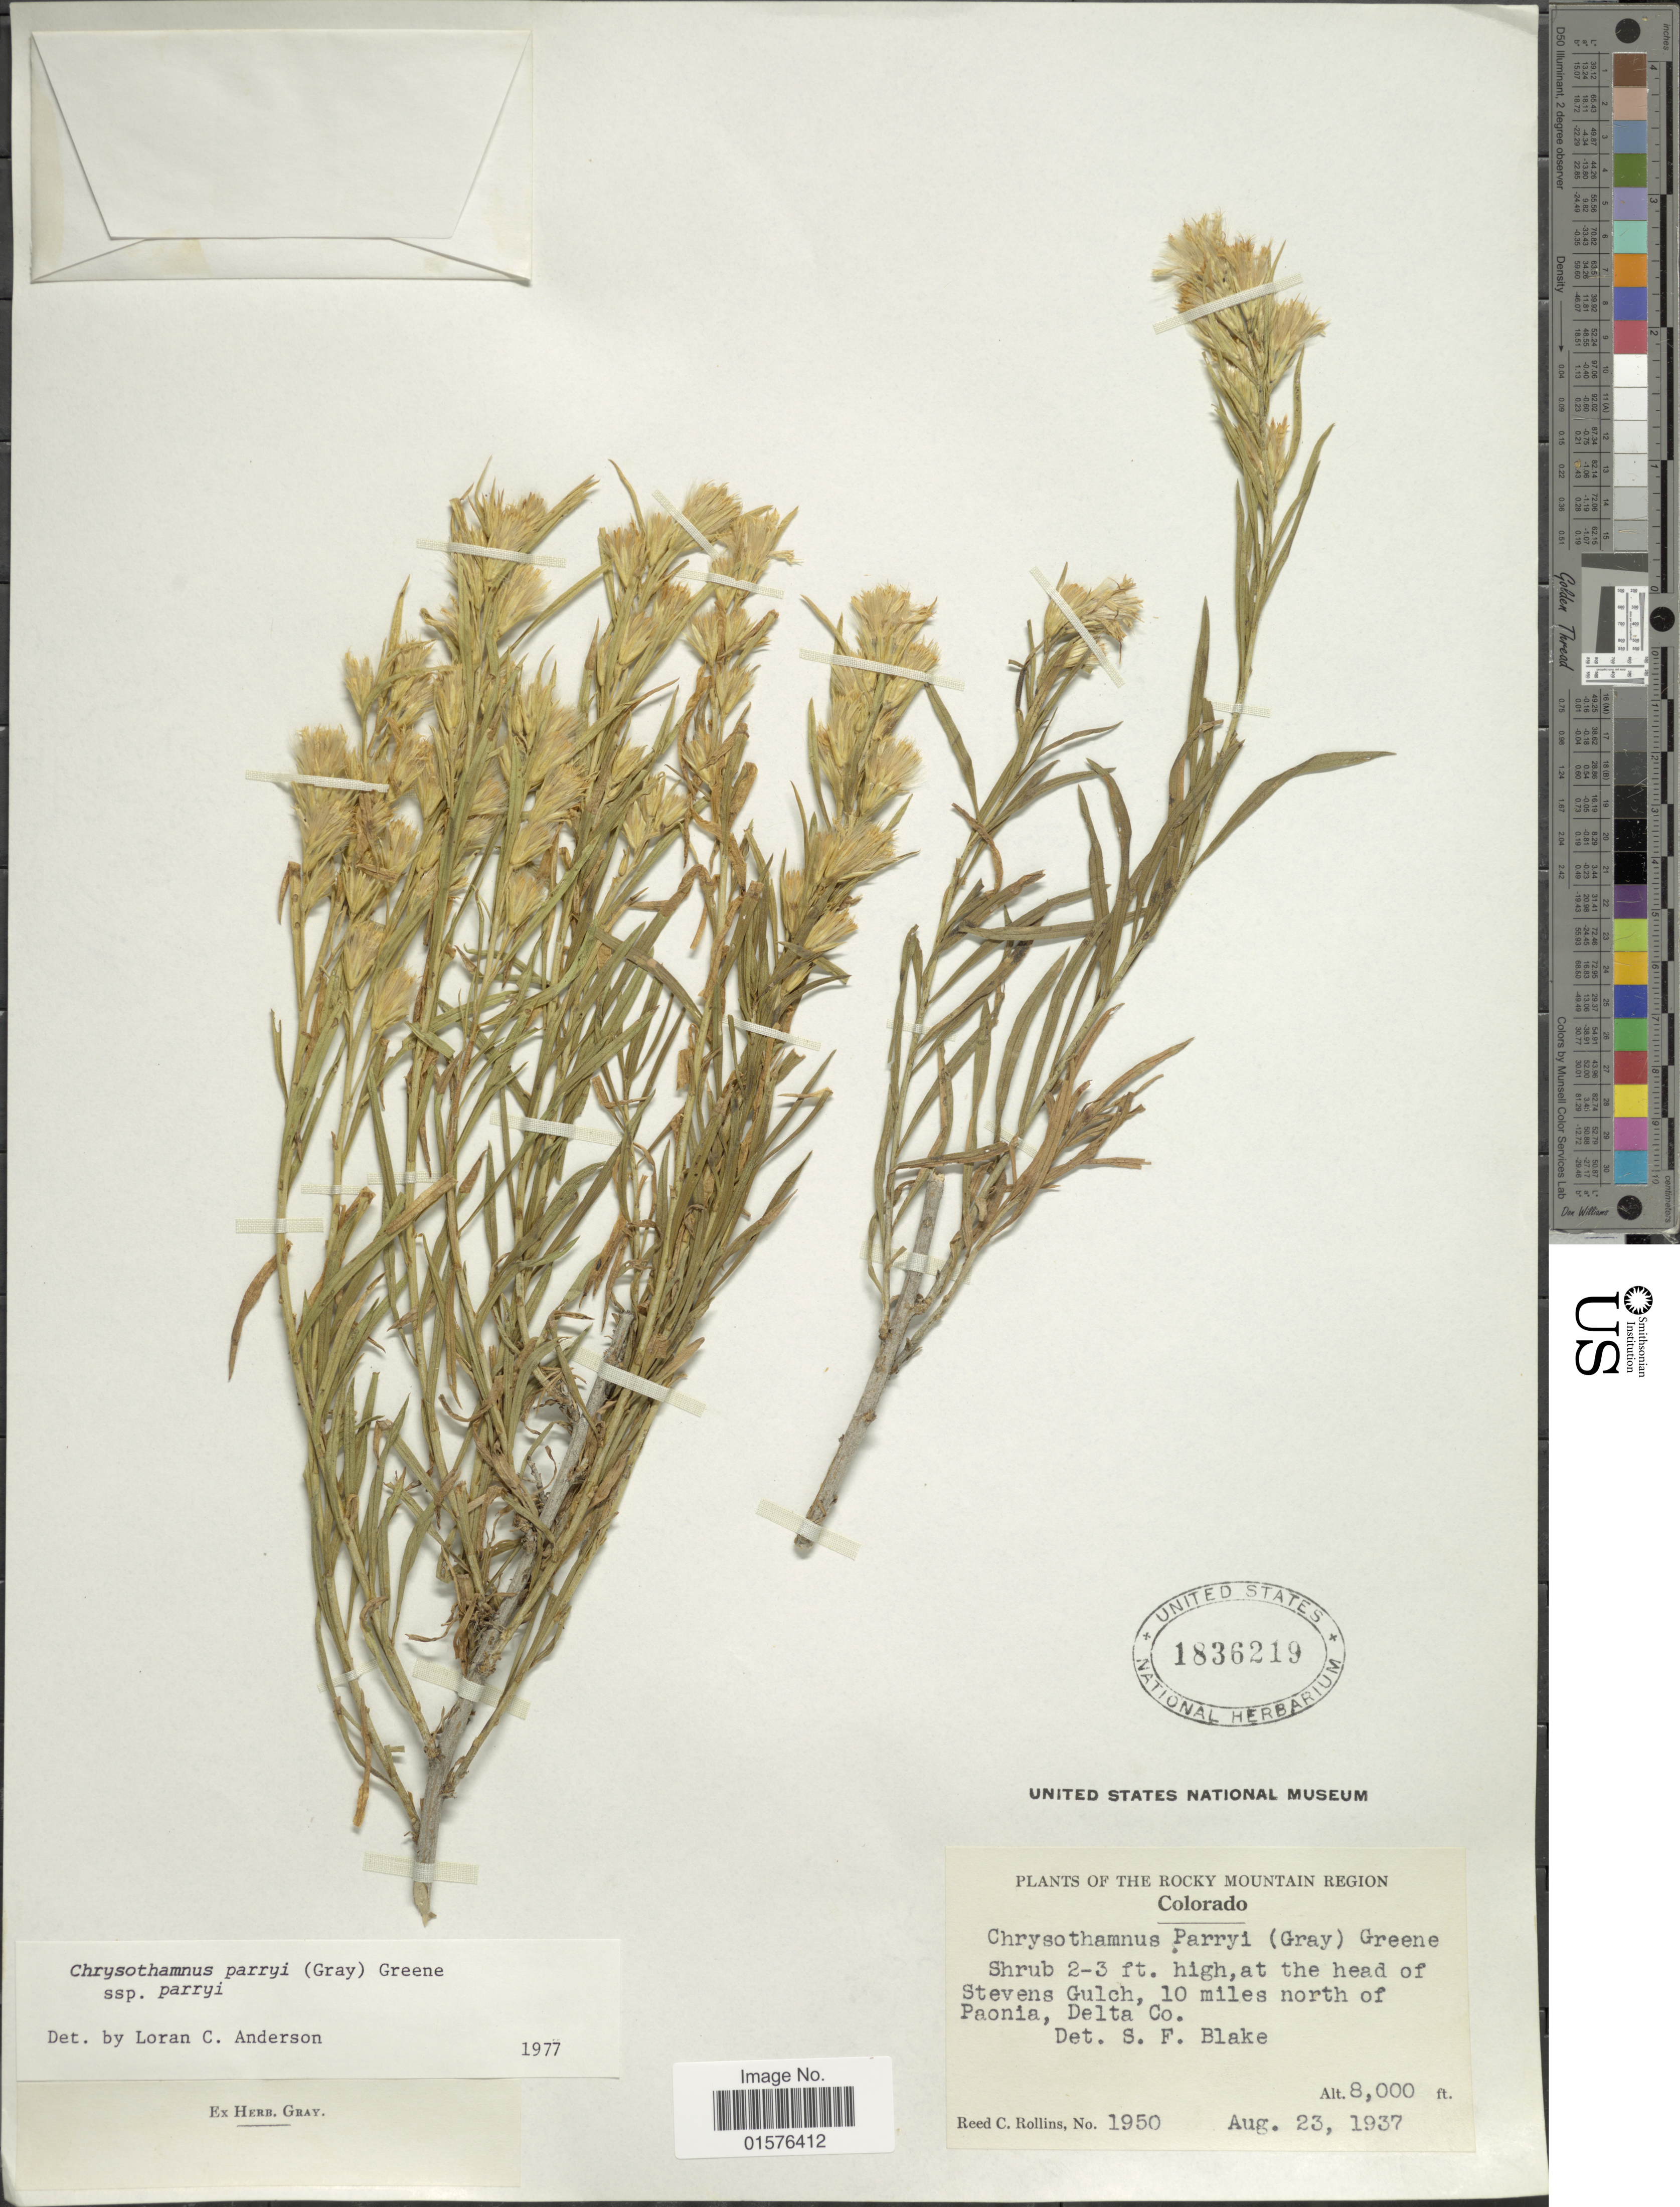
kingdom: Plantae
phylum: Tracheophyta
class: Magnoliopsida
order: Asterales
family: Asteraceae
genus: Ericameria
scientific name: Ericameria parryi var. parryi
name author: (A. Gray) G.L. Nesom & G.I. Baird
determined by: Urbatsch, Lowell E., Curator (LSU), Louisiana State University (UNITED STATES)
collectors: R. C. Rollins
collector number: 1950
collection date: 1937-08-23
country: United States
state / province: Colorado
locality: At the head of Stevens Gulch, 10 miles north of Paonia, Delta Co.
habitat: at the head of gulch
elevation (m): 2438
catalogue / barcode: US 1836219